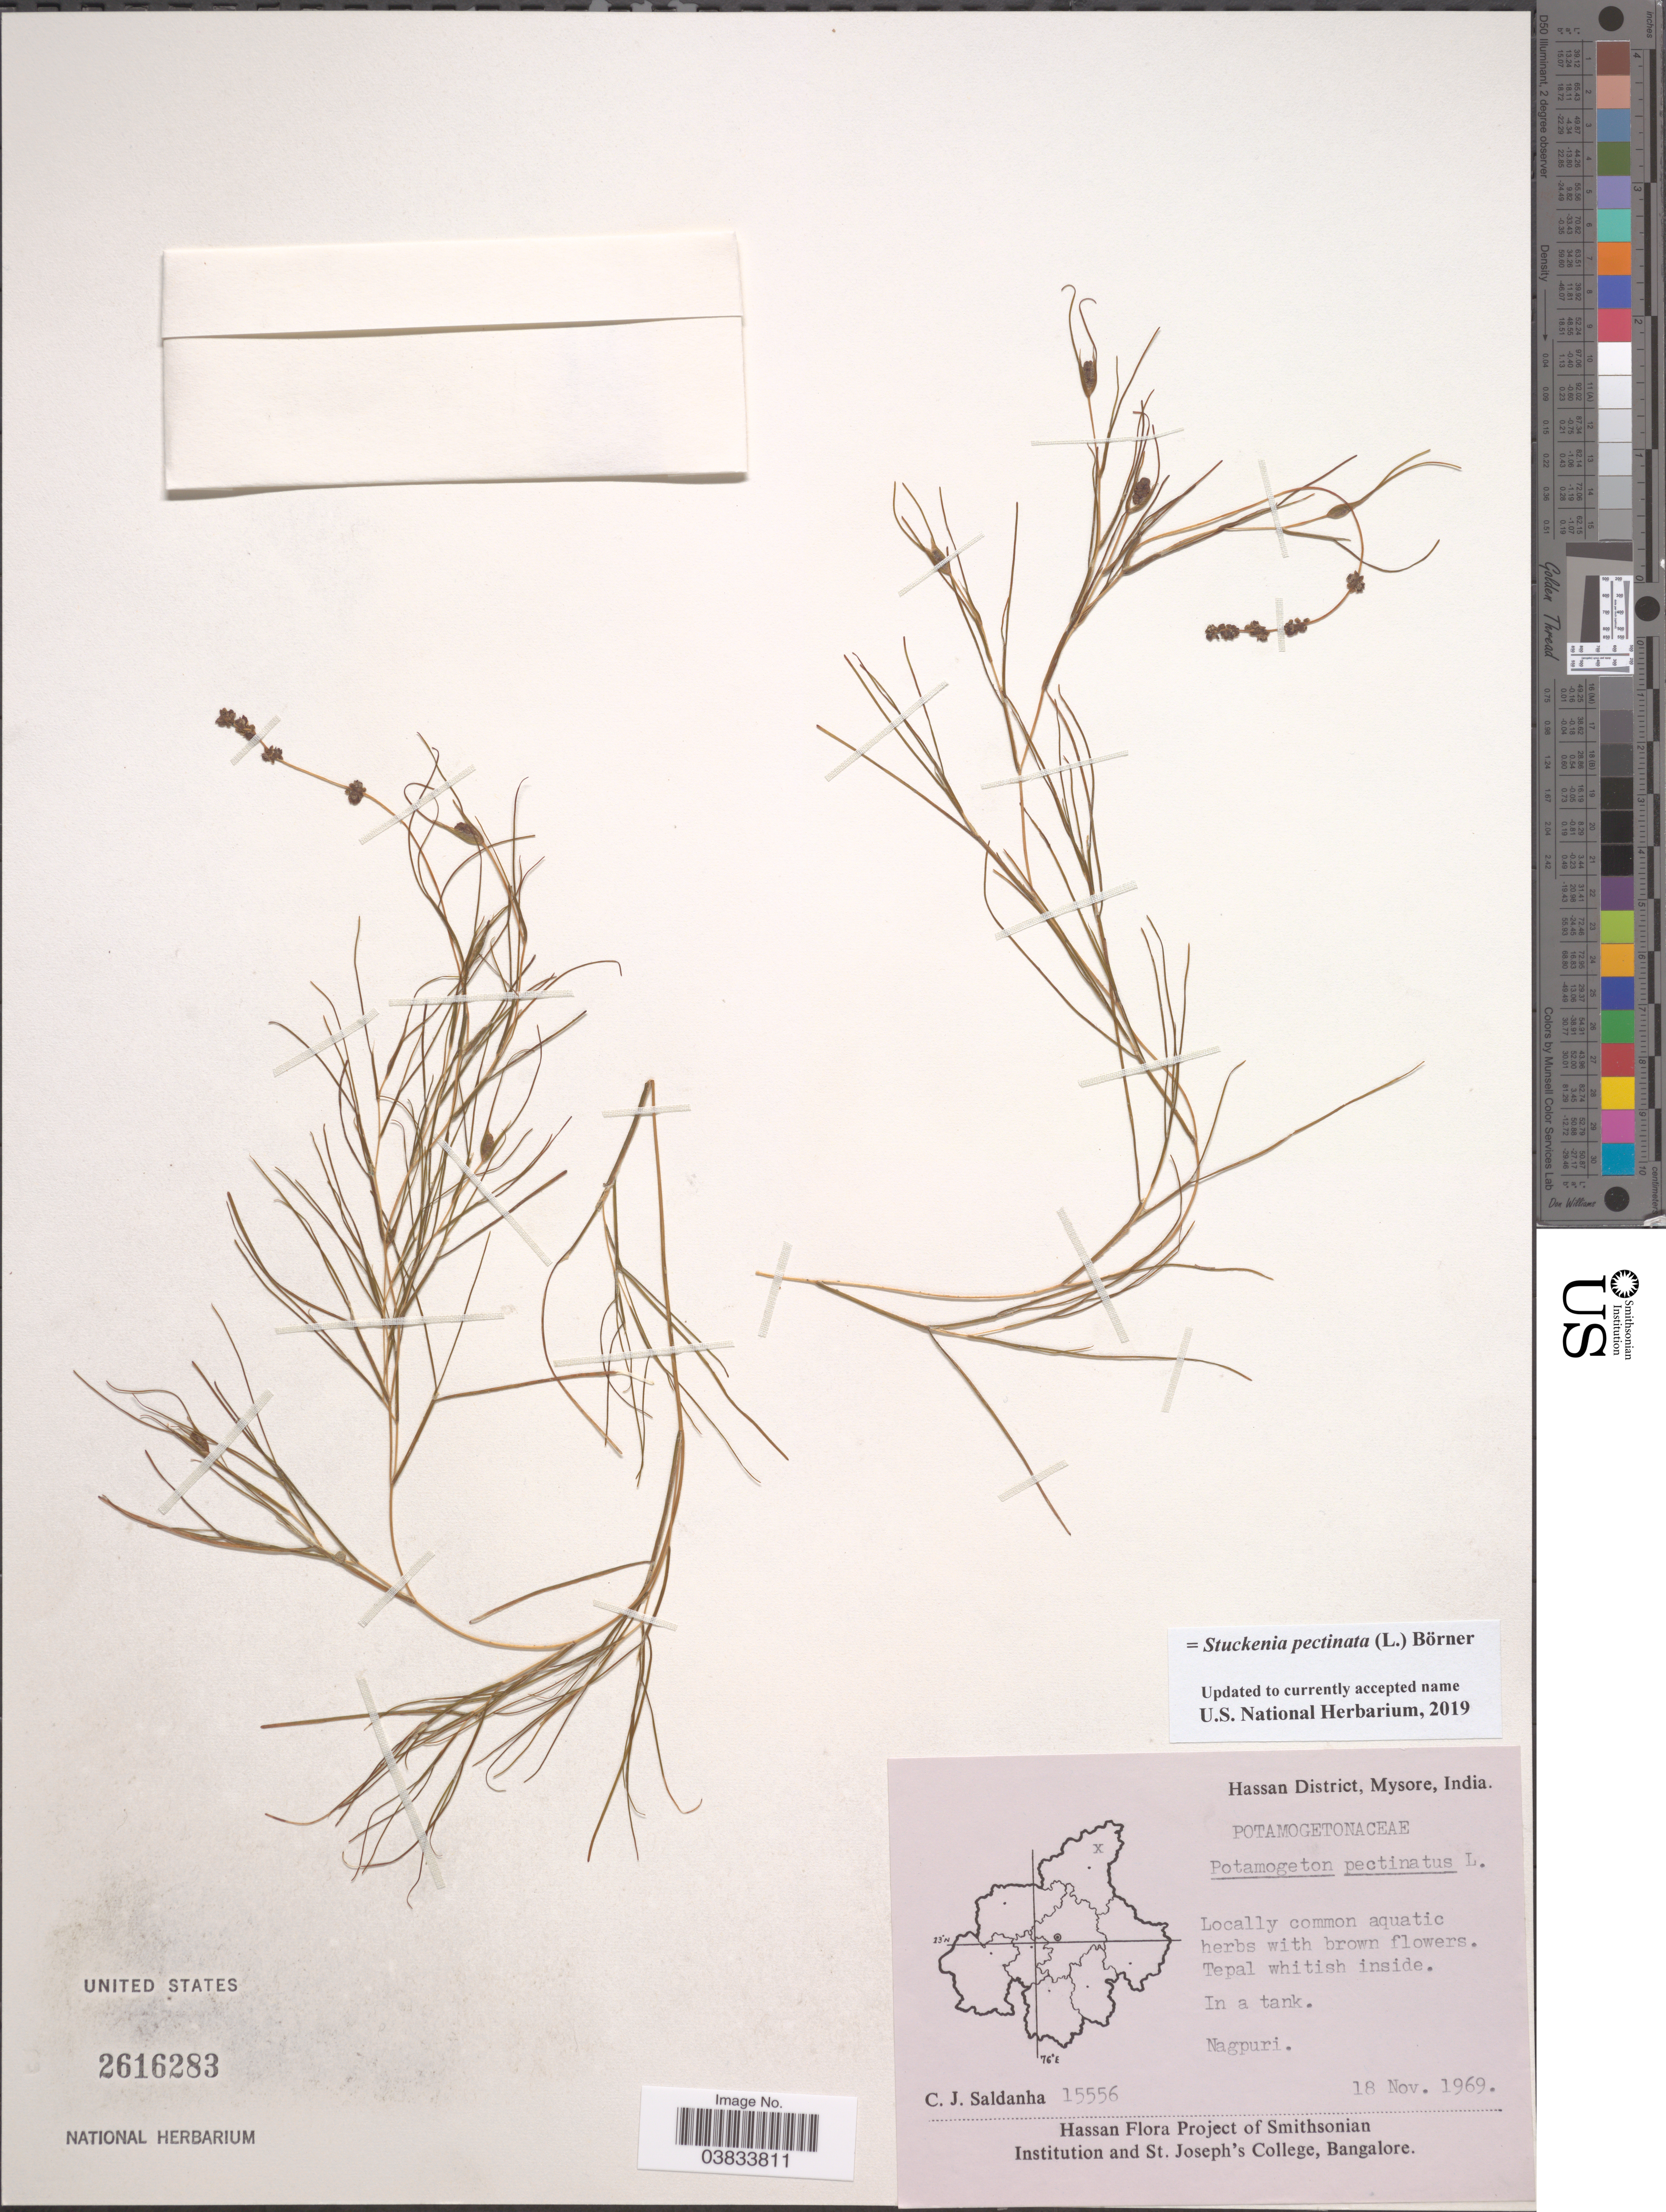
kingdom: Plantae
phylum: Tracheophyta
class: Liliopsida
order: Alismatales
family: Potamogetonaceae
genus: Stuckenia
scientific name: Stuckenia pectinata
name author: (L.) Börner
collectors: C. J. Saldanha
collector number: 15556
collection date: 1969-11-18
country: India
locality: Hassan District, Mysore. Nagpuri.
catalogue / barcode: US 2616283